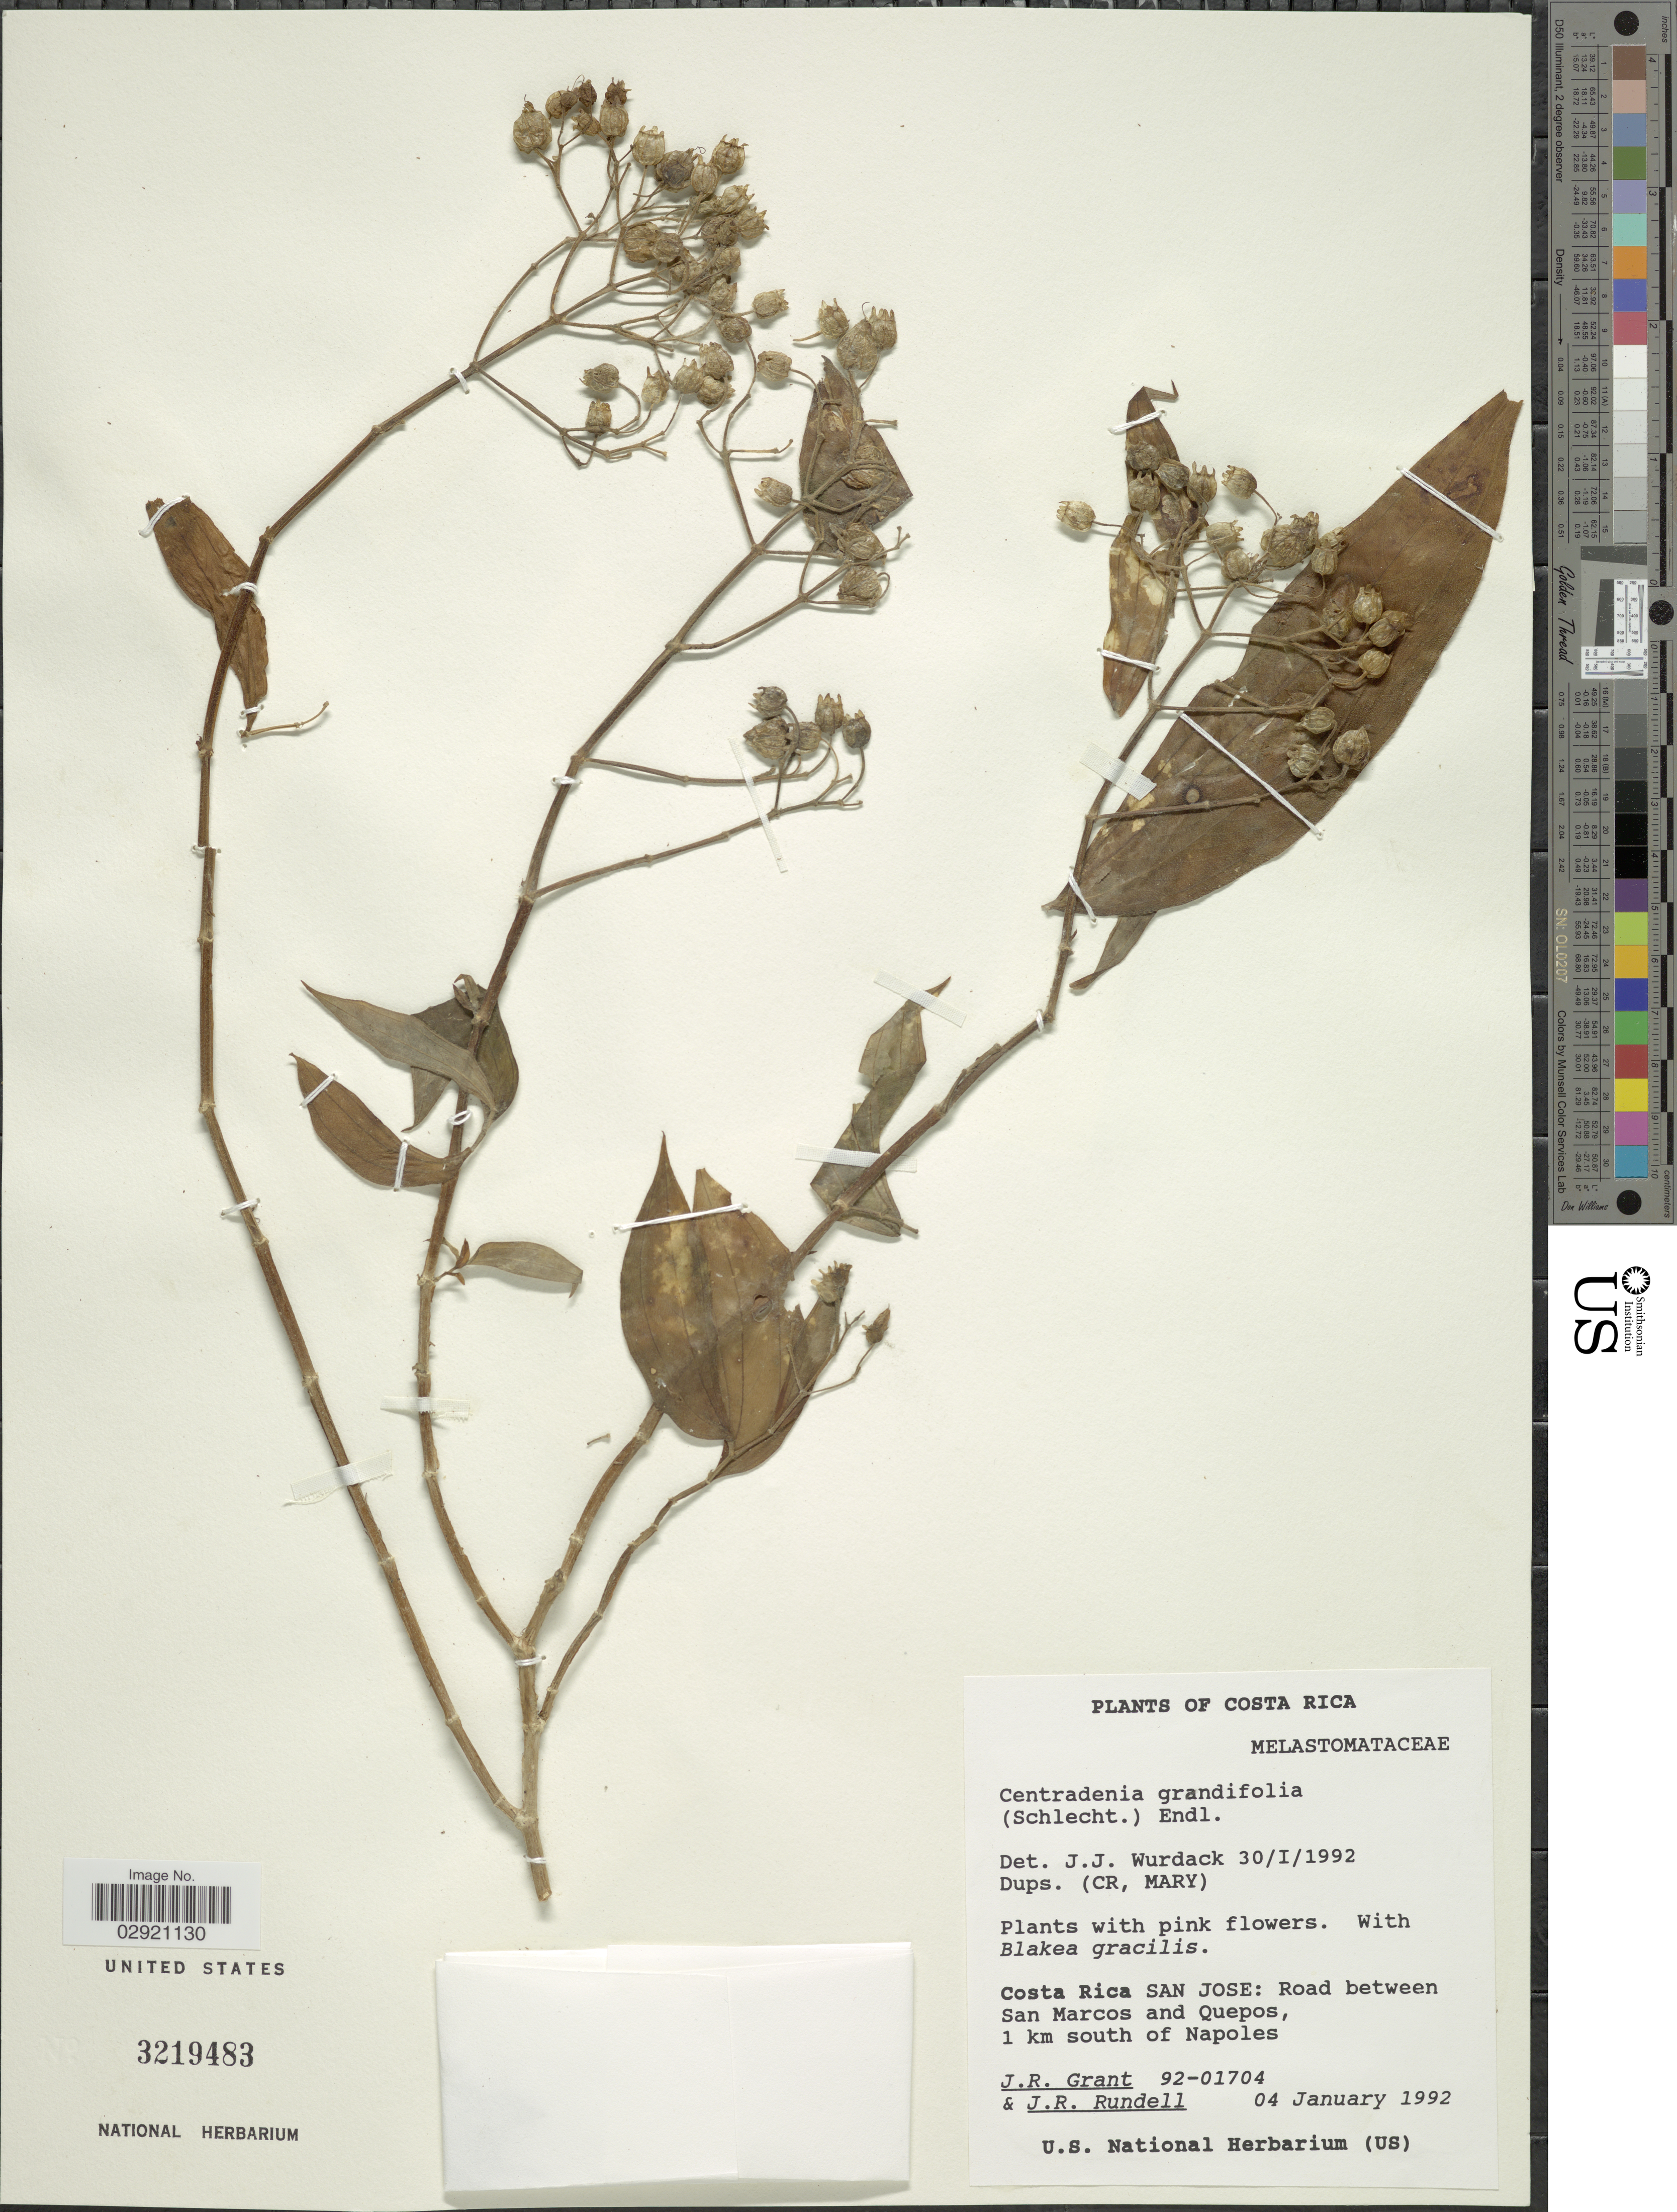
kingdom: Plantae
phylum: Tracheophyta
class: Magnoliopsida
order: Myrtales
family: Melastomataceae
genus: Centradenia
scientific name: Centradenia grandifolia subsp. brevisepala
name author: (Gleason) Almeda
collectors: J. Grant & J. R. Rundell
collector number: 92-01704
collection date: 1992-01-04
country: Costa Rica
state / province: San José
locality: Road between San Marcos and Quepos, 1 km south of Napoles.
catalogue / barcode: US 3219483